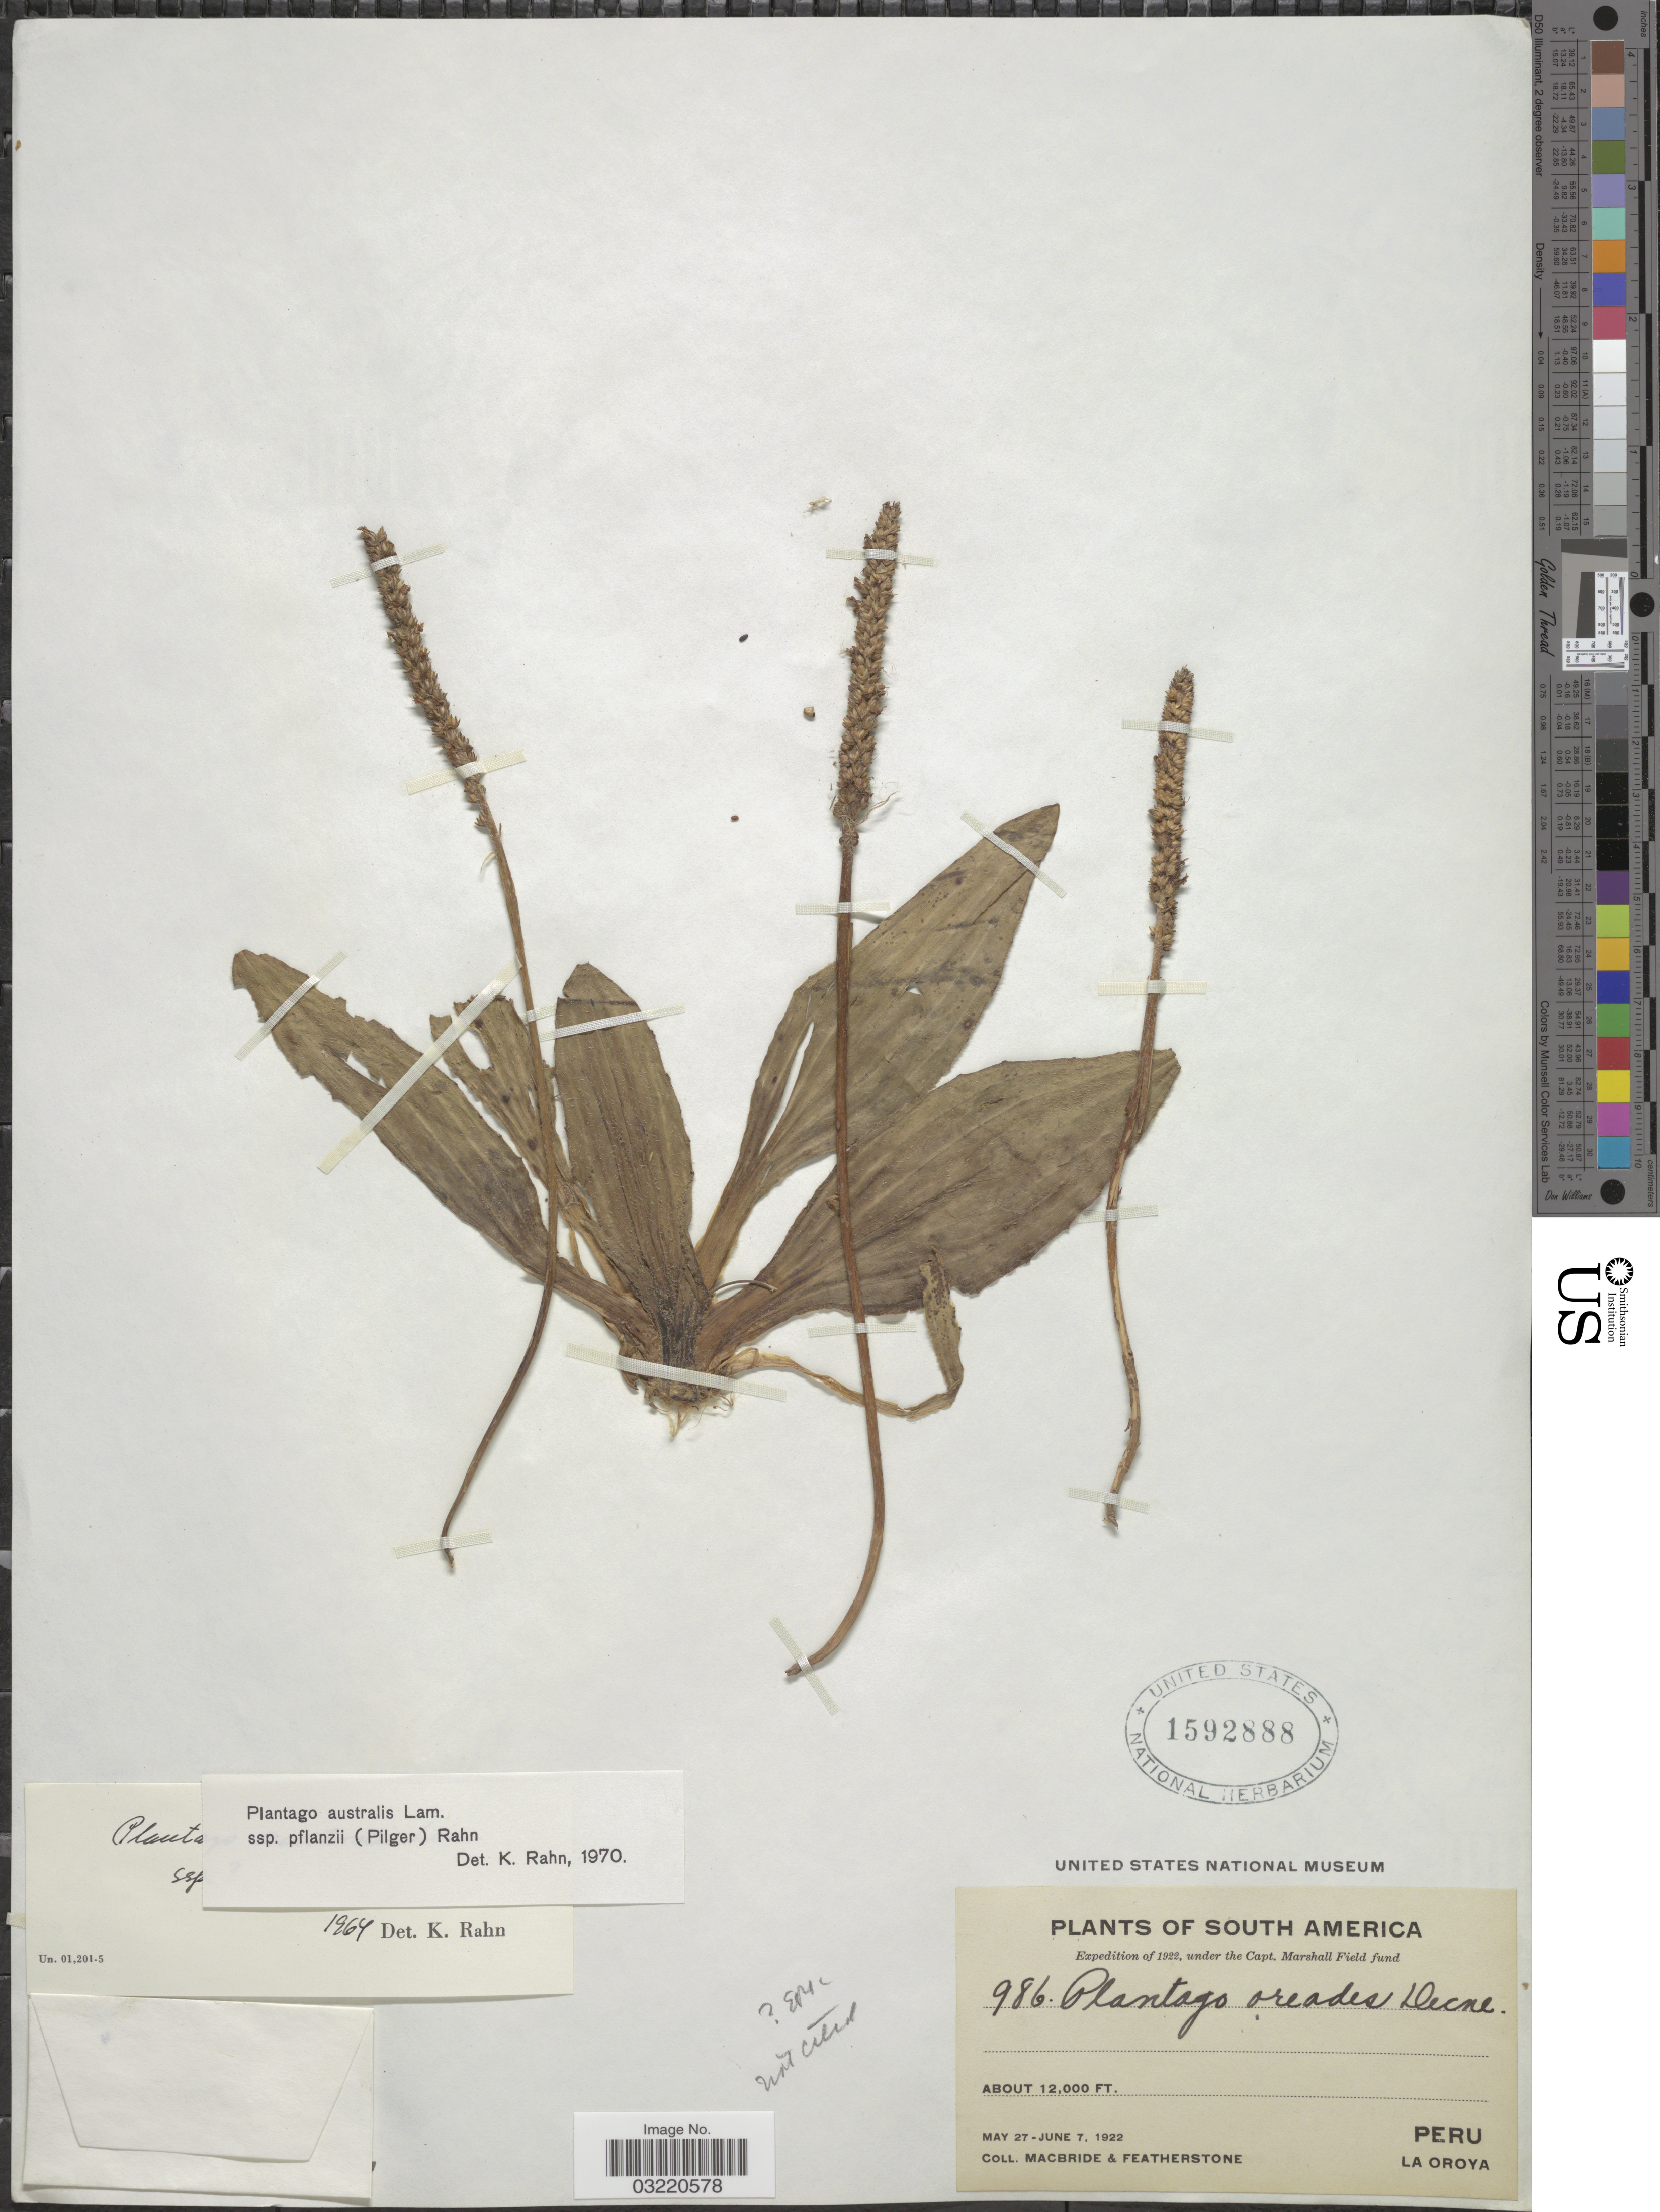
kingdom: Plantae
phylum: Tracheophyta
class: Magnoliopsida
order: Lamiales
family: Plantaginaceae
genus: Plantago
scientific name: Plantago pflanzii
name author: (Pilg.) Rahn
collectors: Macbride, -- & -. Featherstone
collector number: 986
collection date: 1922-05-27/1922-06-07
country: Peru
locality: La Oroya.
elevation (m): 3658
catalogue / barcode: US 1592888